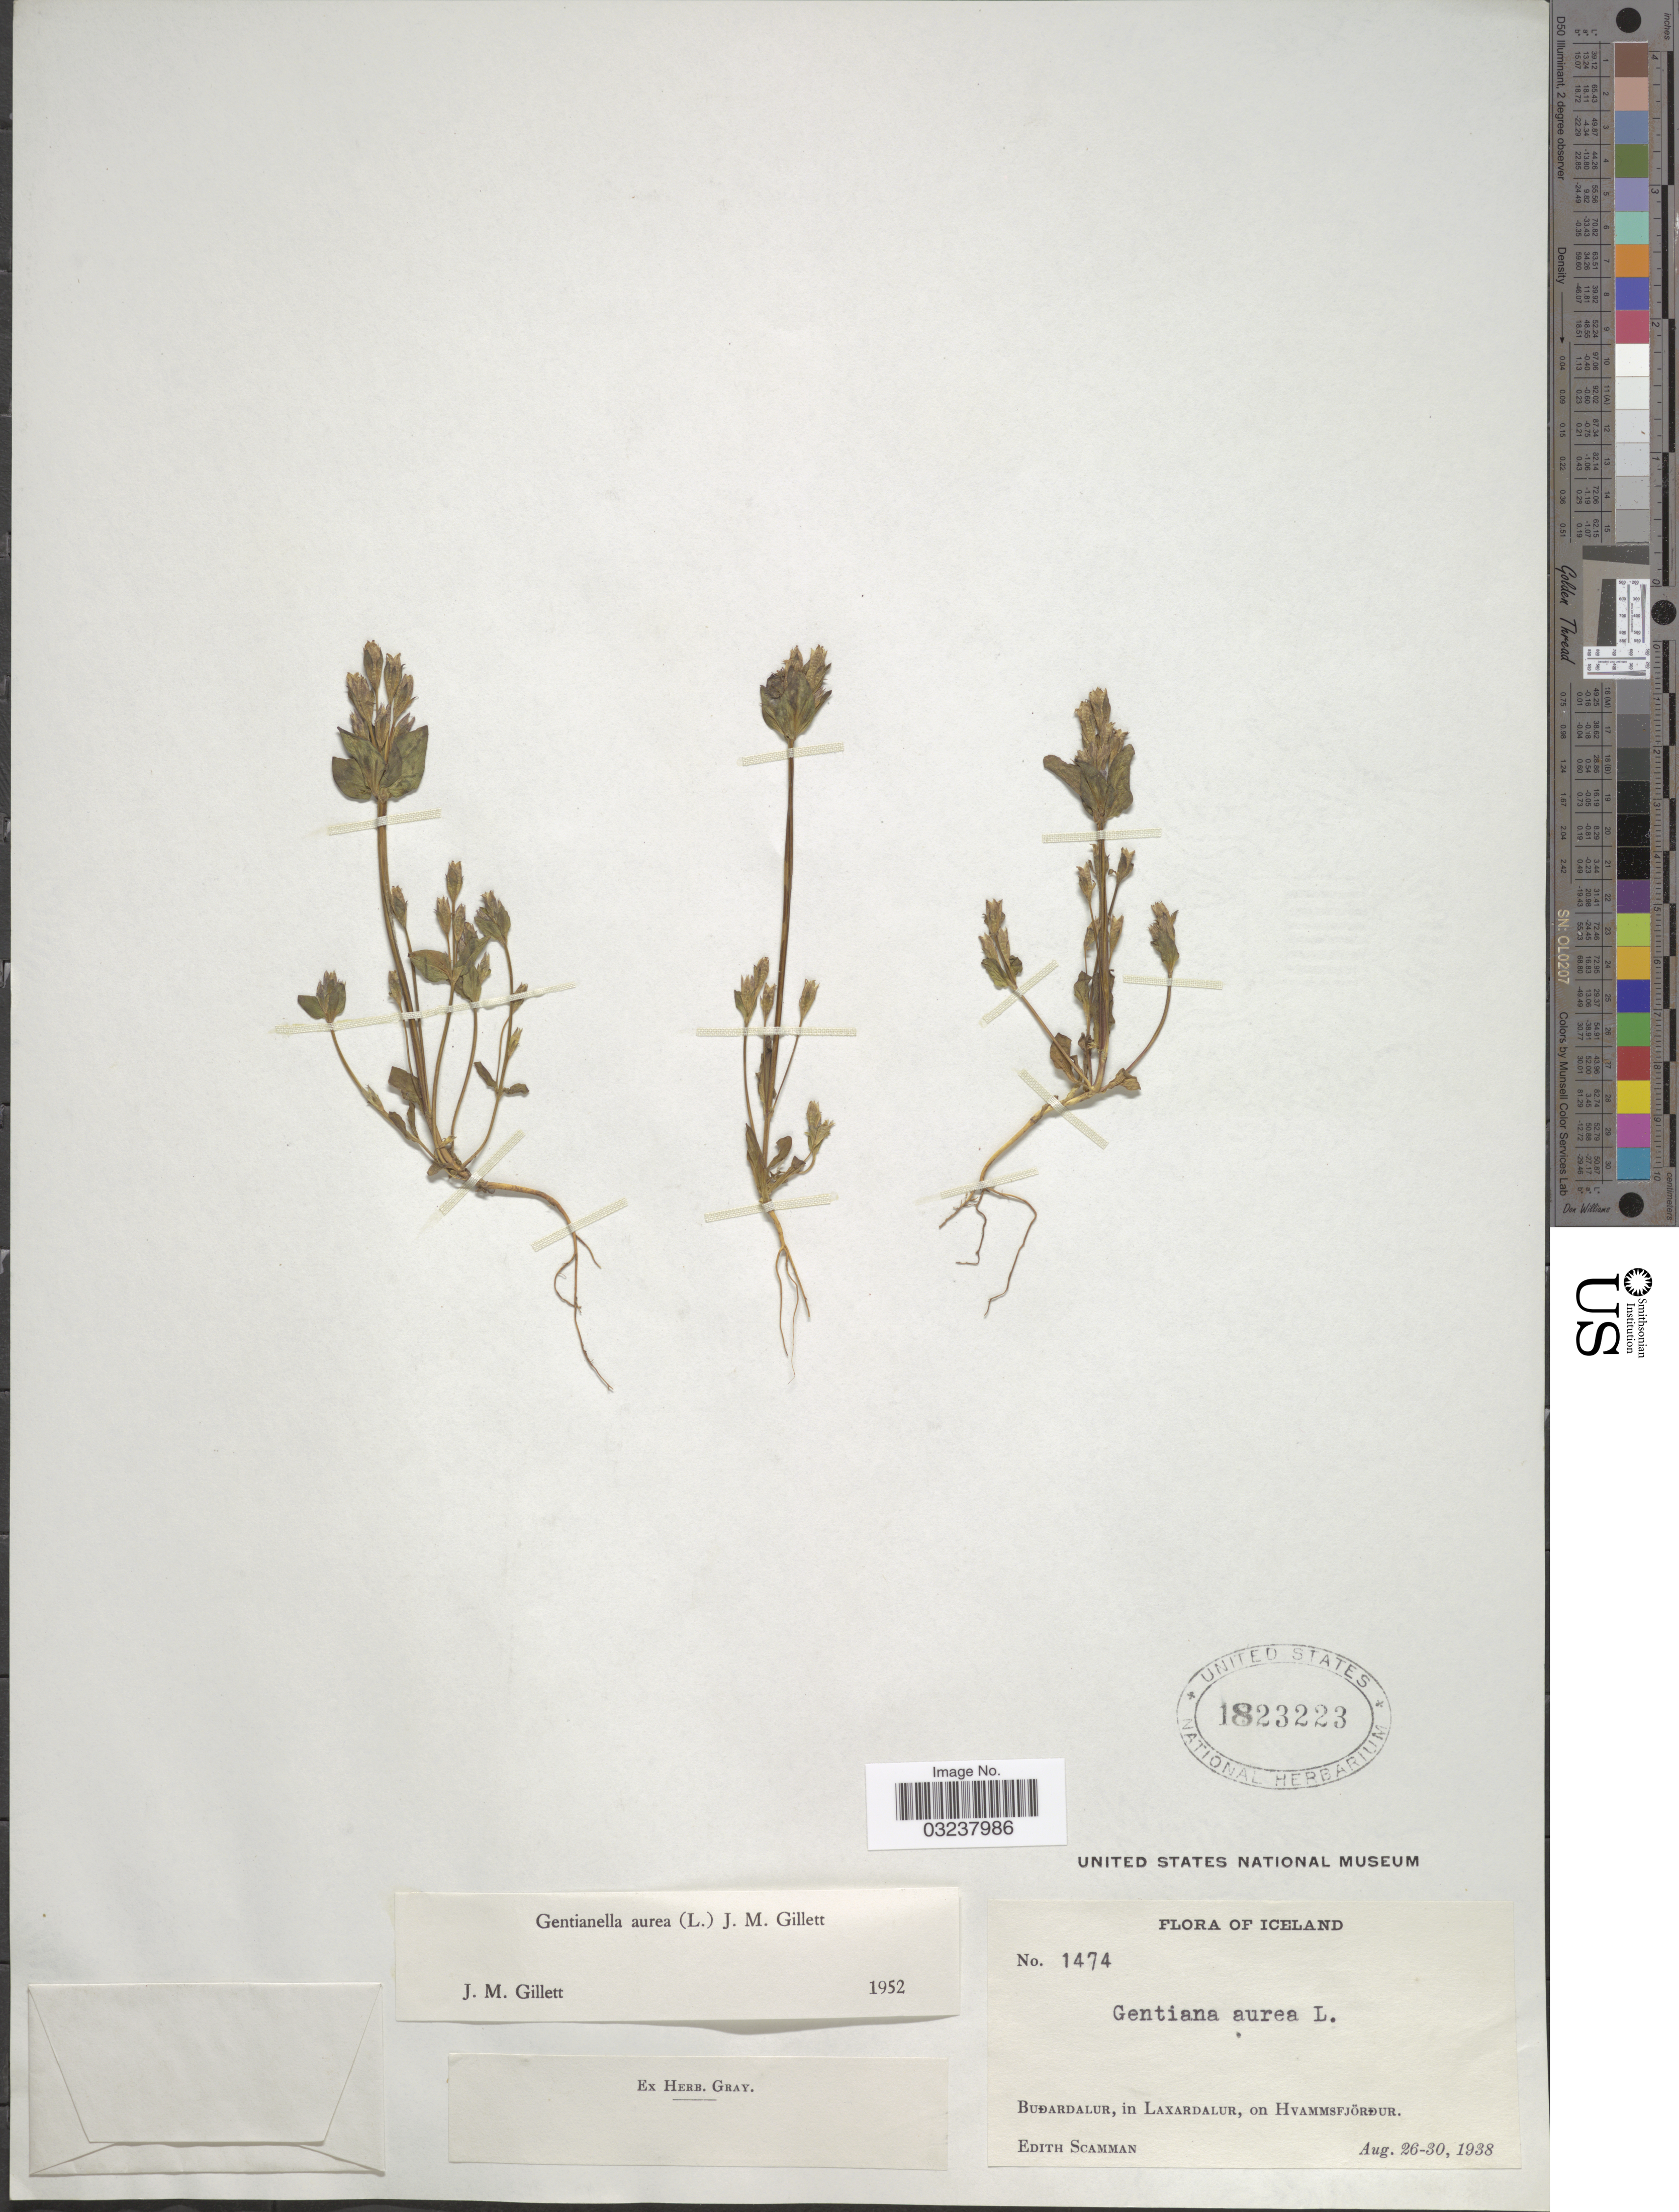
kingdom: Plantae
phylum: Tracheophyta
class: Magnoliopsida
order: Gentianales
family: Gentianaceae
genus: Gentianella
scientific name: Gentianella aurea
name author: (L.) Harry Sm.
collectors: E. Scamman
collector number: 1474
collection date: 1938-08-26/1938-08-30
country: Iceland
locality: Budardalur, in Laxardalur, on Hvammsfjördur.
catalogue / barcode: US 1823223